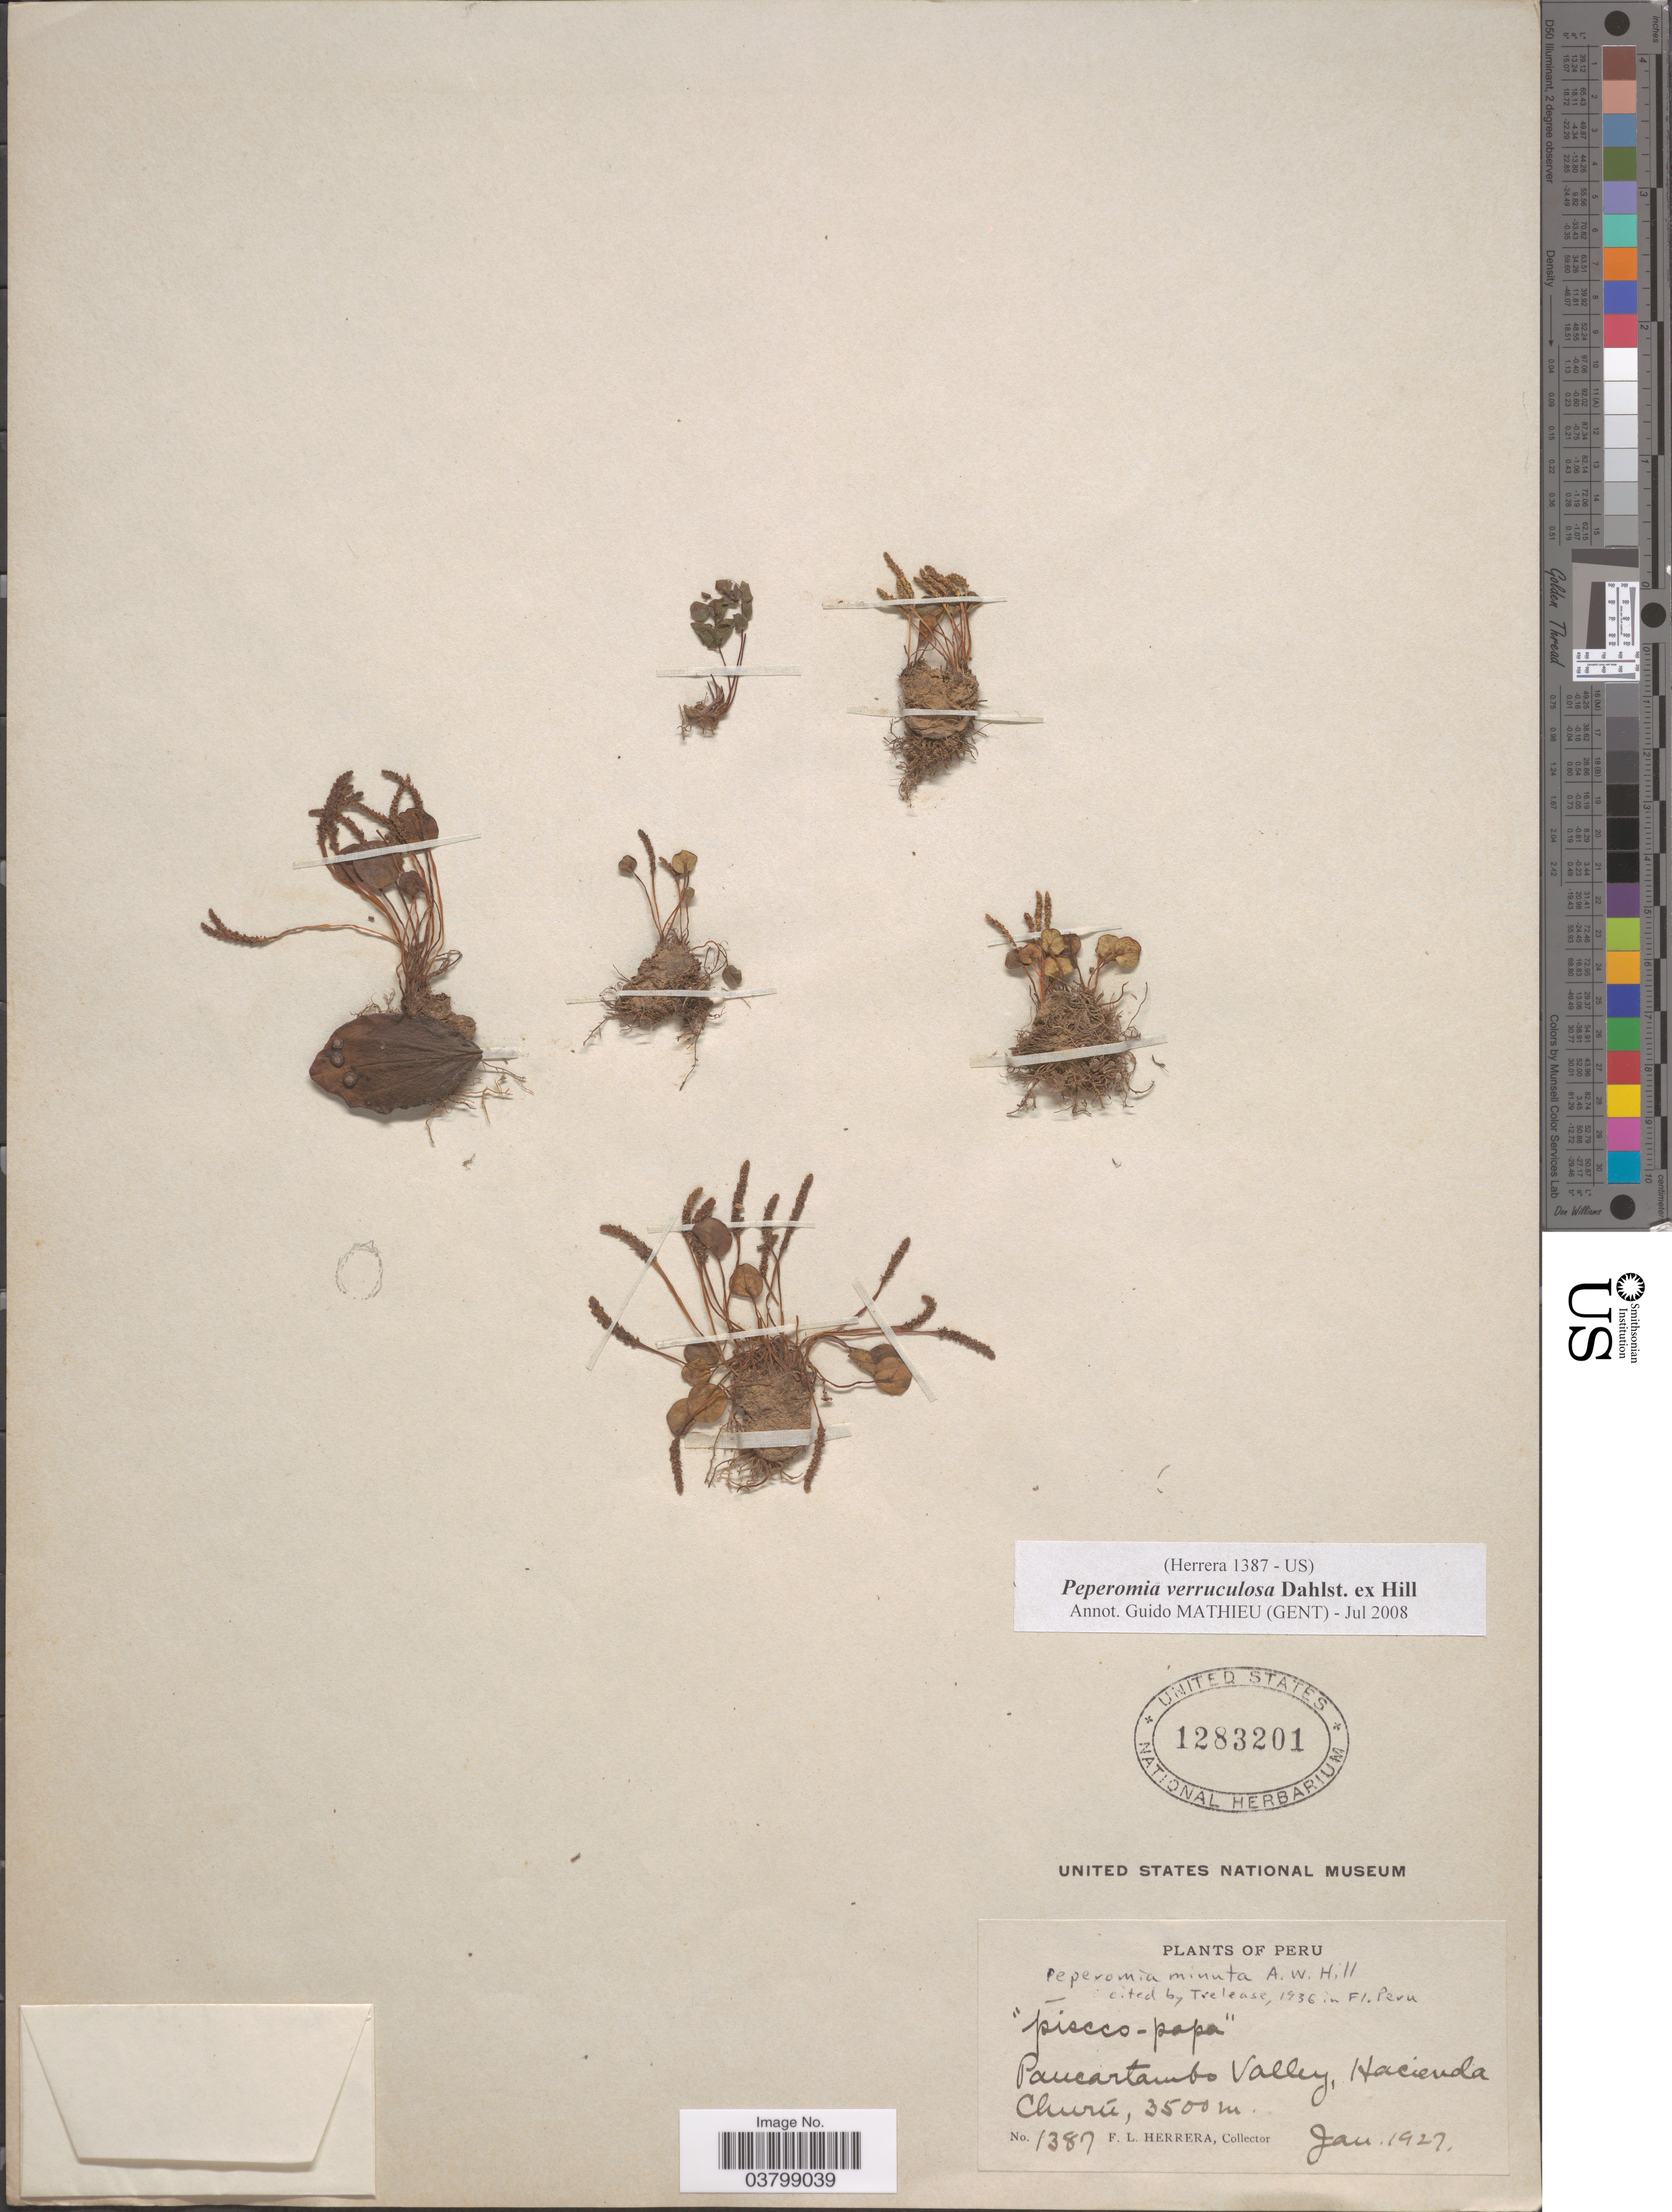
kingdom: Plantae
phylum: Tracheophyta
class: Magnoliopsida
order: Piperales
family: Piperaceae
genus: Peperomia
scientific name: Peperomia verruculosa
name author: Dahlst.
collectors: F. L. Herrera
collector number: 1387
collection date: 1927-01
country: Peru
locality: Paucartambo Valley, Hacienda Churú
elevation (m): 3500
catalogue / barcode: US 1283201